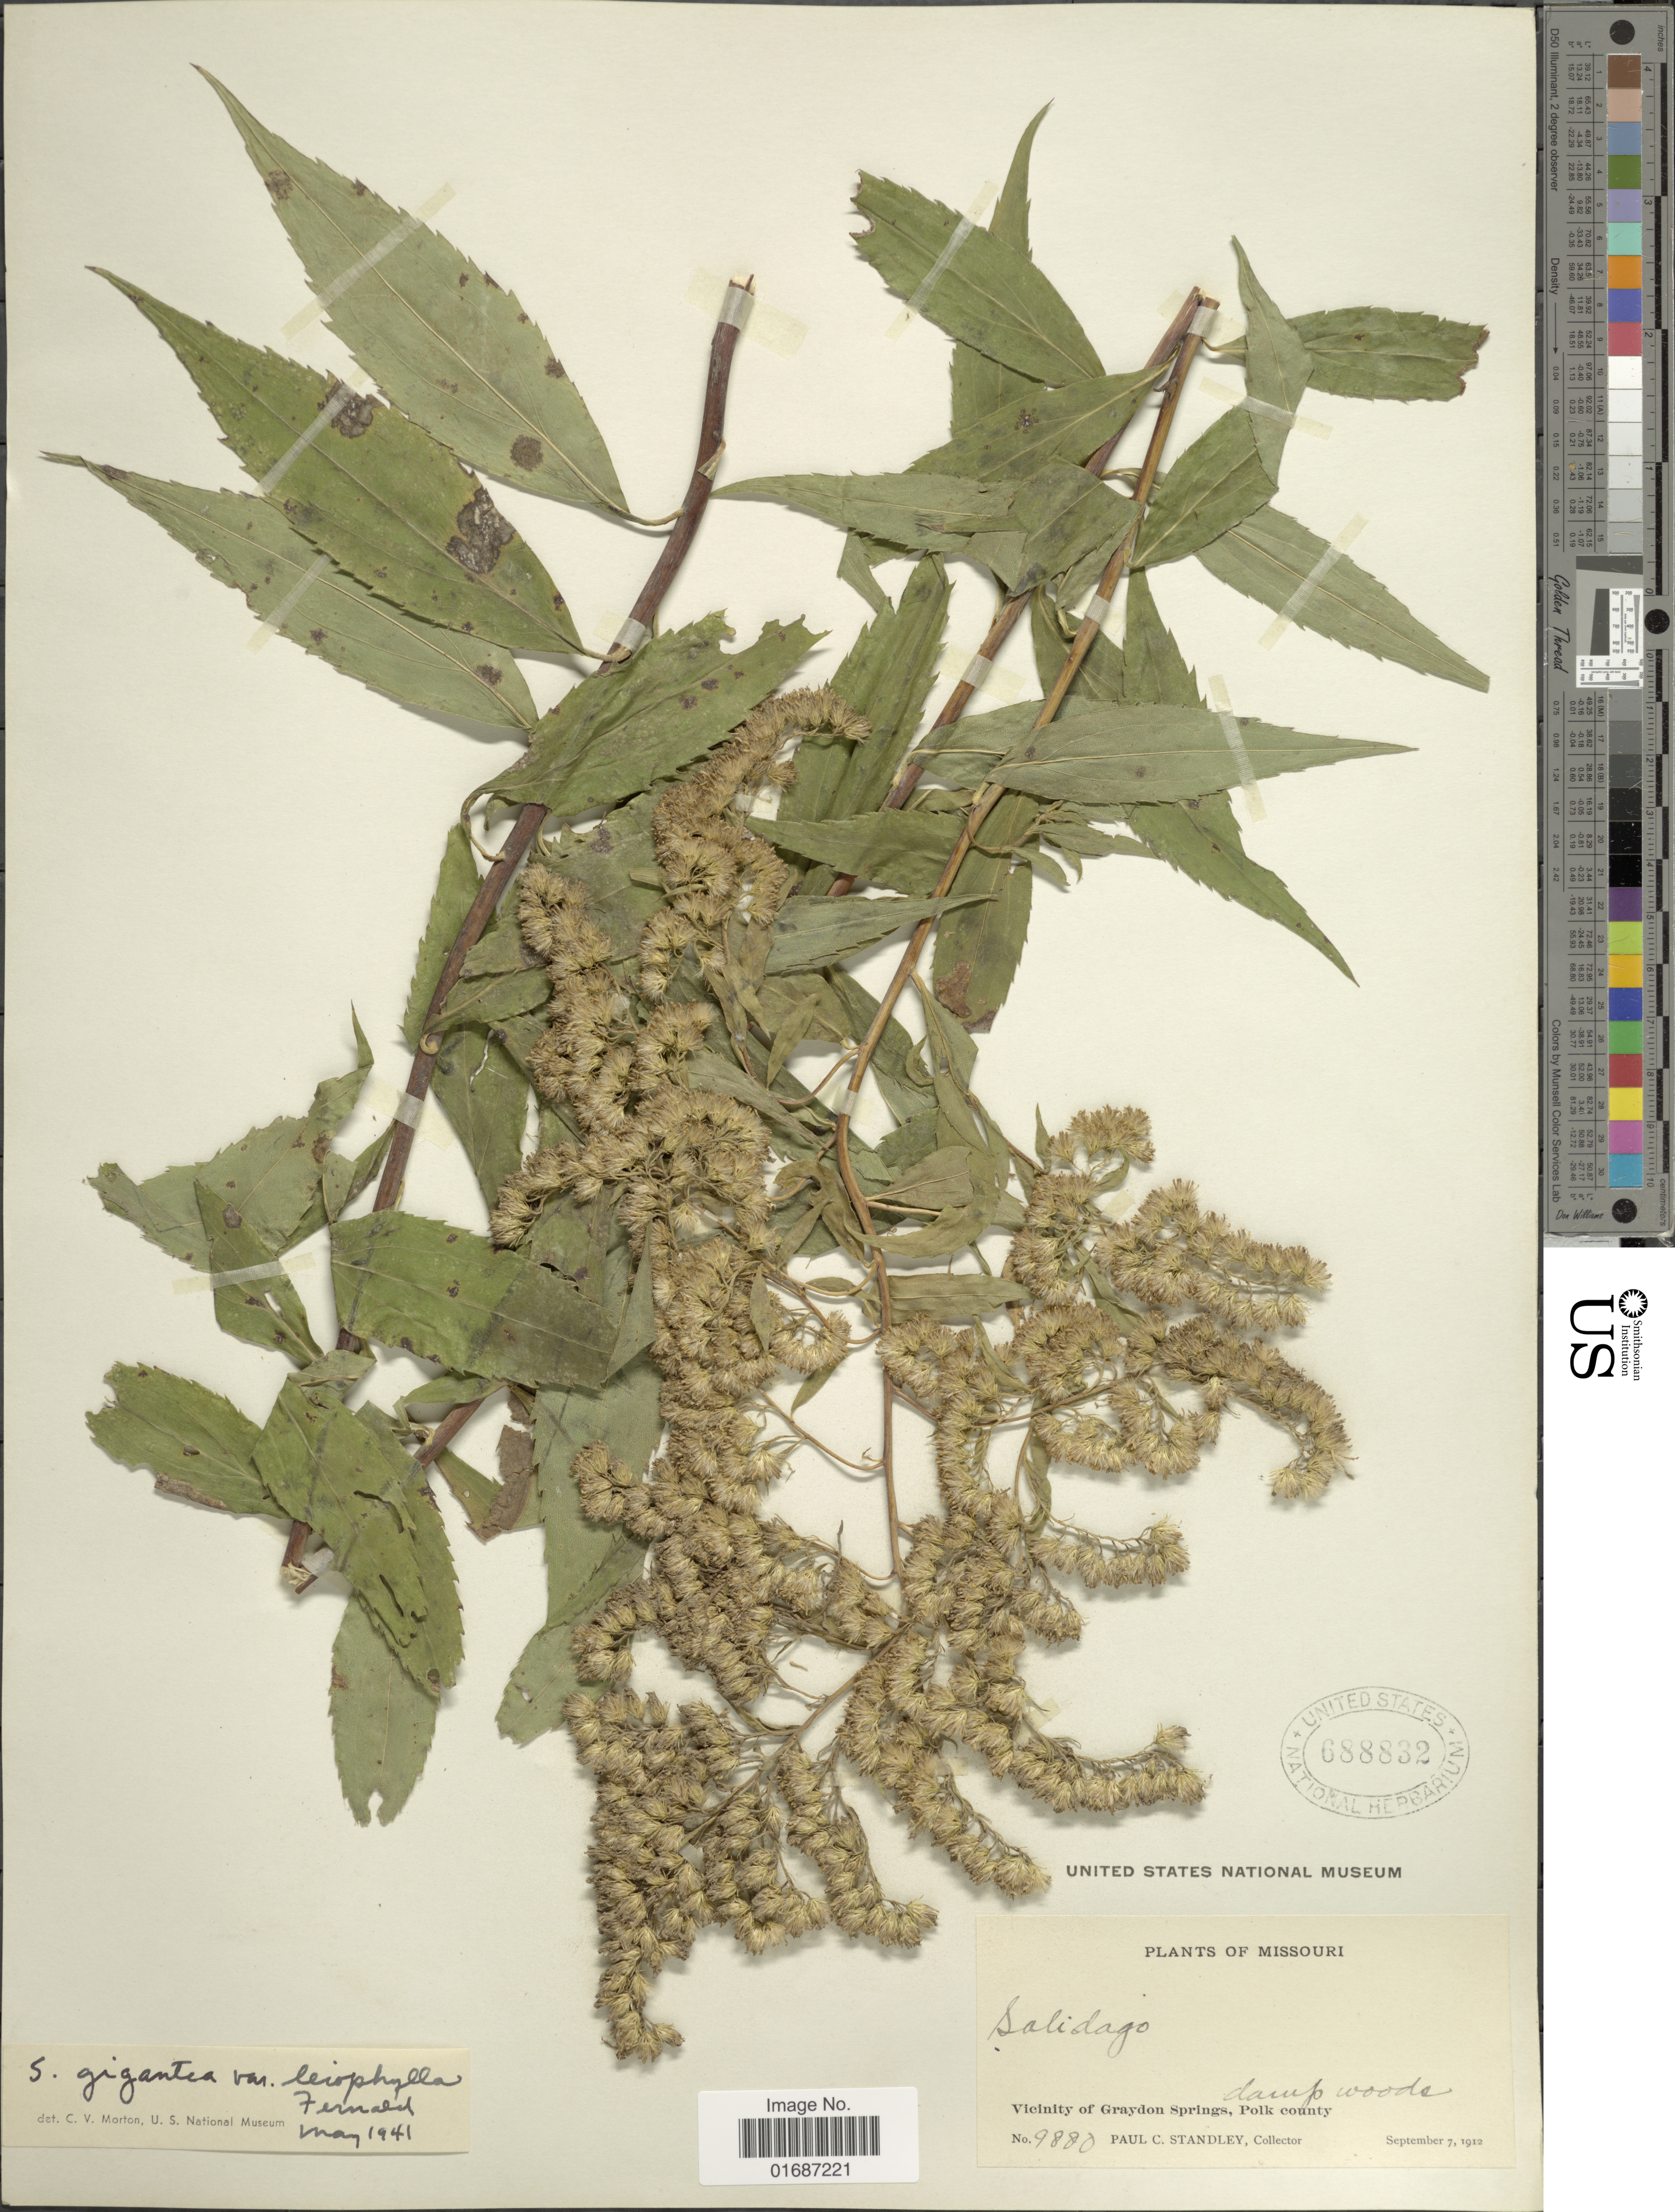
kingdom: Plantae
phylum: Tracheophyta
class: Magnoliopsida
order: Asterales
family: Asteraceae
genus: Solidago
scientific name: Solidago gigantea var. leiophylla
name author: Fernald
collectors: P. C. Standley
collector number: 9880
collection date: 1912-09-07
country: United States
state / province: Missouri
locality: Vicinity of Graydon Springs, Polk County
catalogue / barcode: US 688832